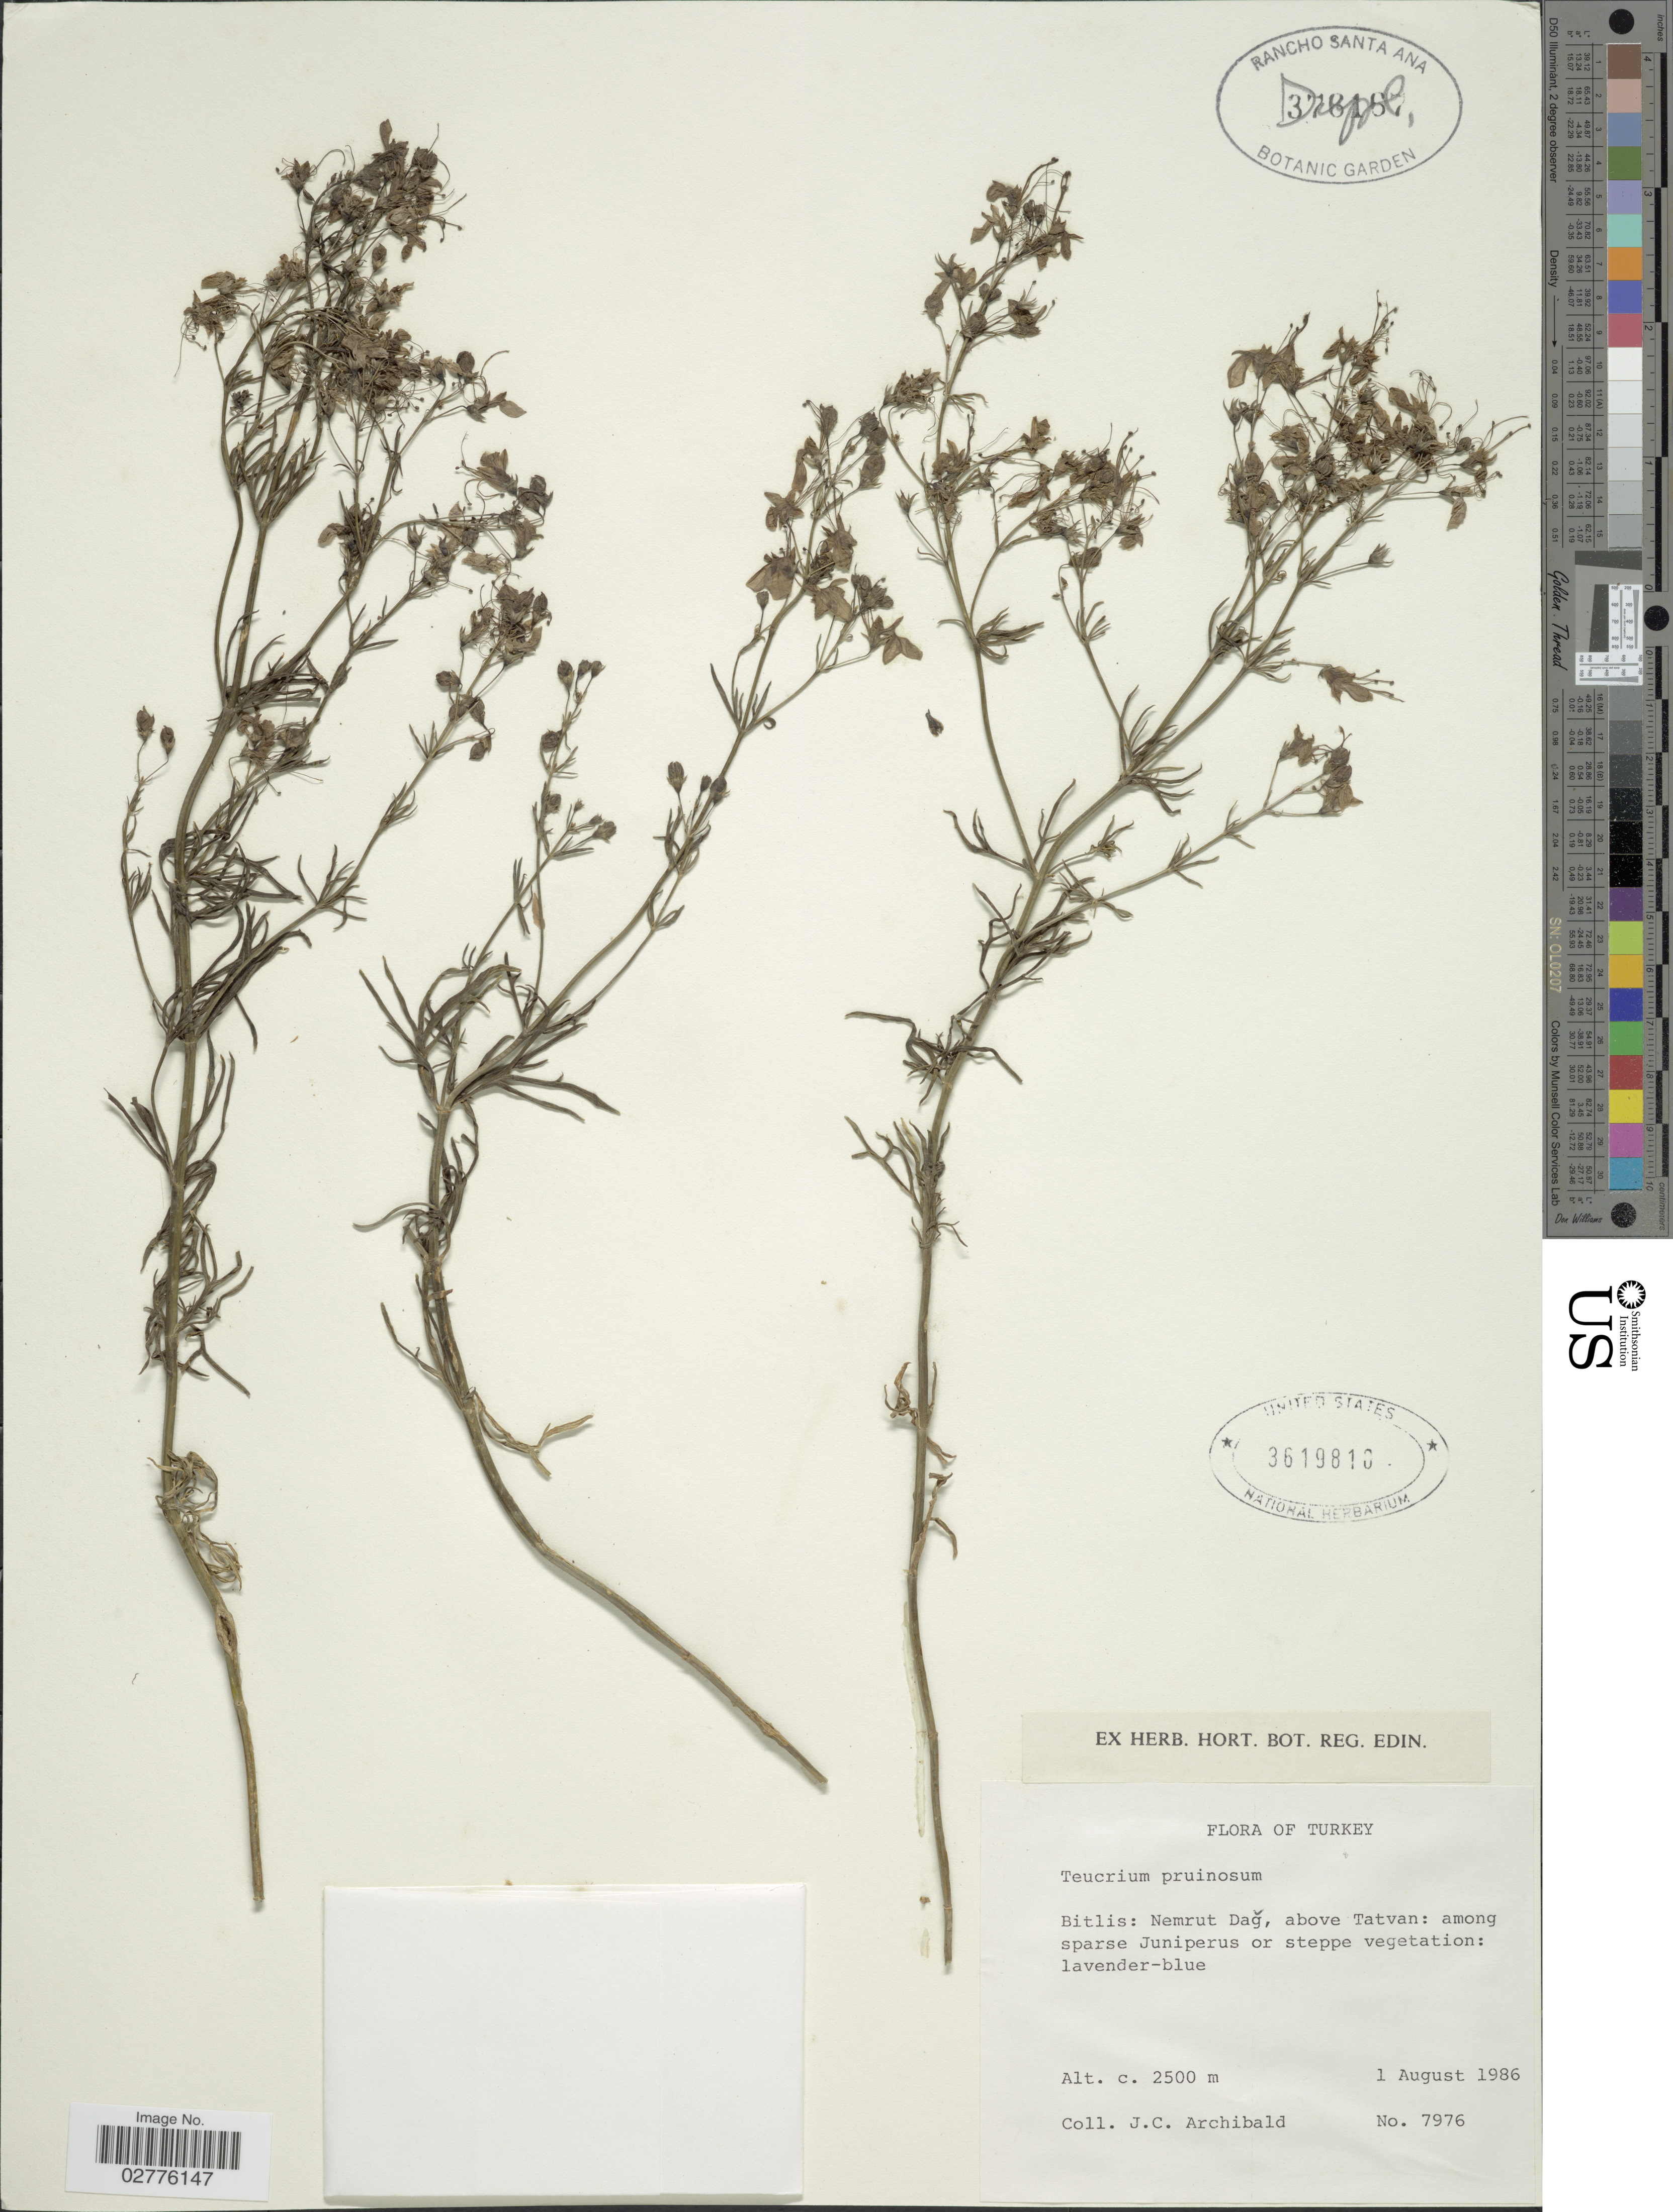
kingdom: Plantae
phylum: Tracheophyta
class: Magnoliopsida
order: Lamiales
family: Lamiaceae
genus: Teucrium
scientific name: Teucrium pruinosum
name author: Boiss.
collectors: J. Archibald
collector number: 7976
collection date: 1986-08-01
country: Turkey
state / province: Bitlis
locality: Nemrut Dag, above Tatvan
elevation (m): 2500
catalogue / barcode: US 3619810